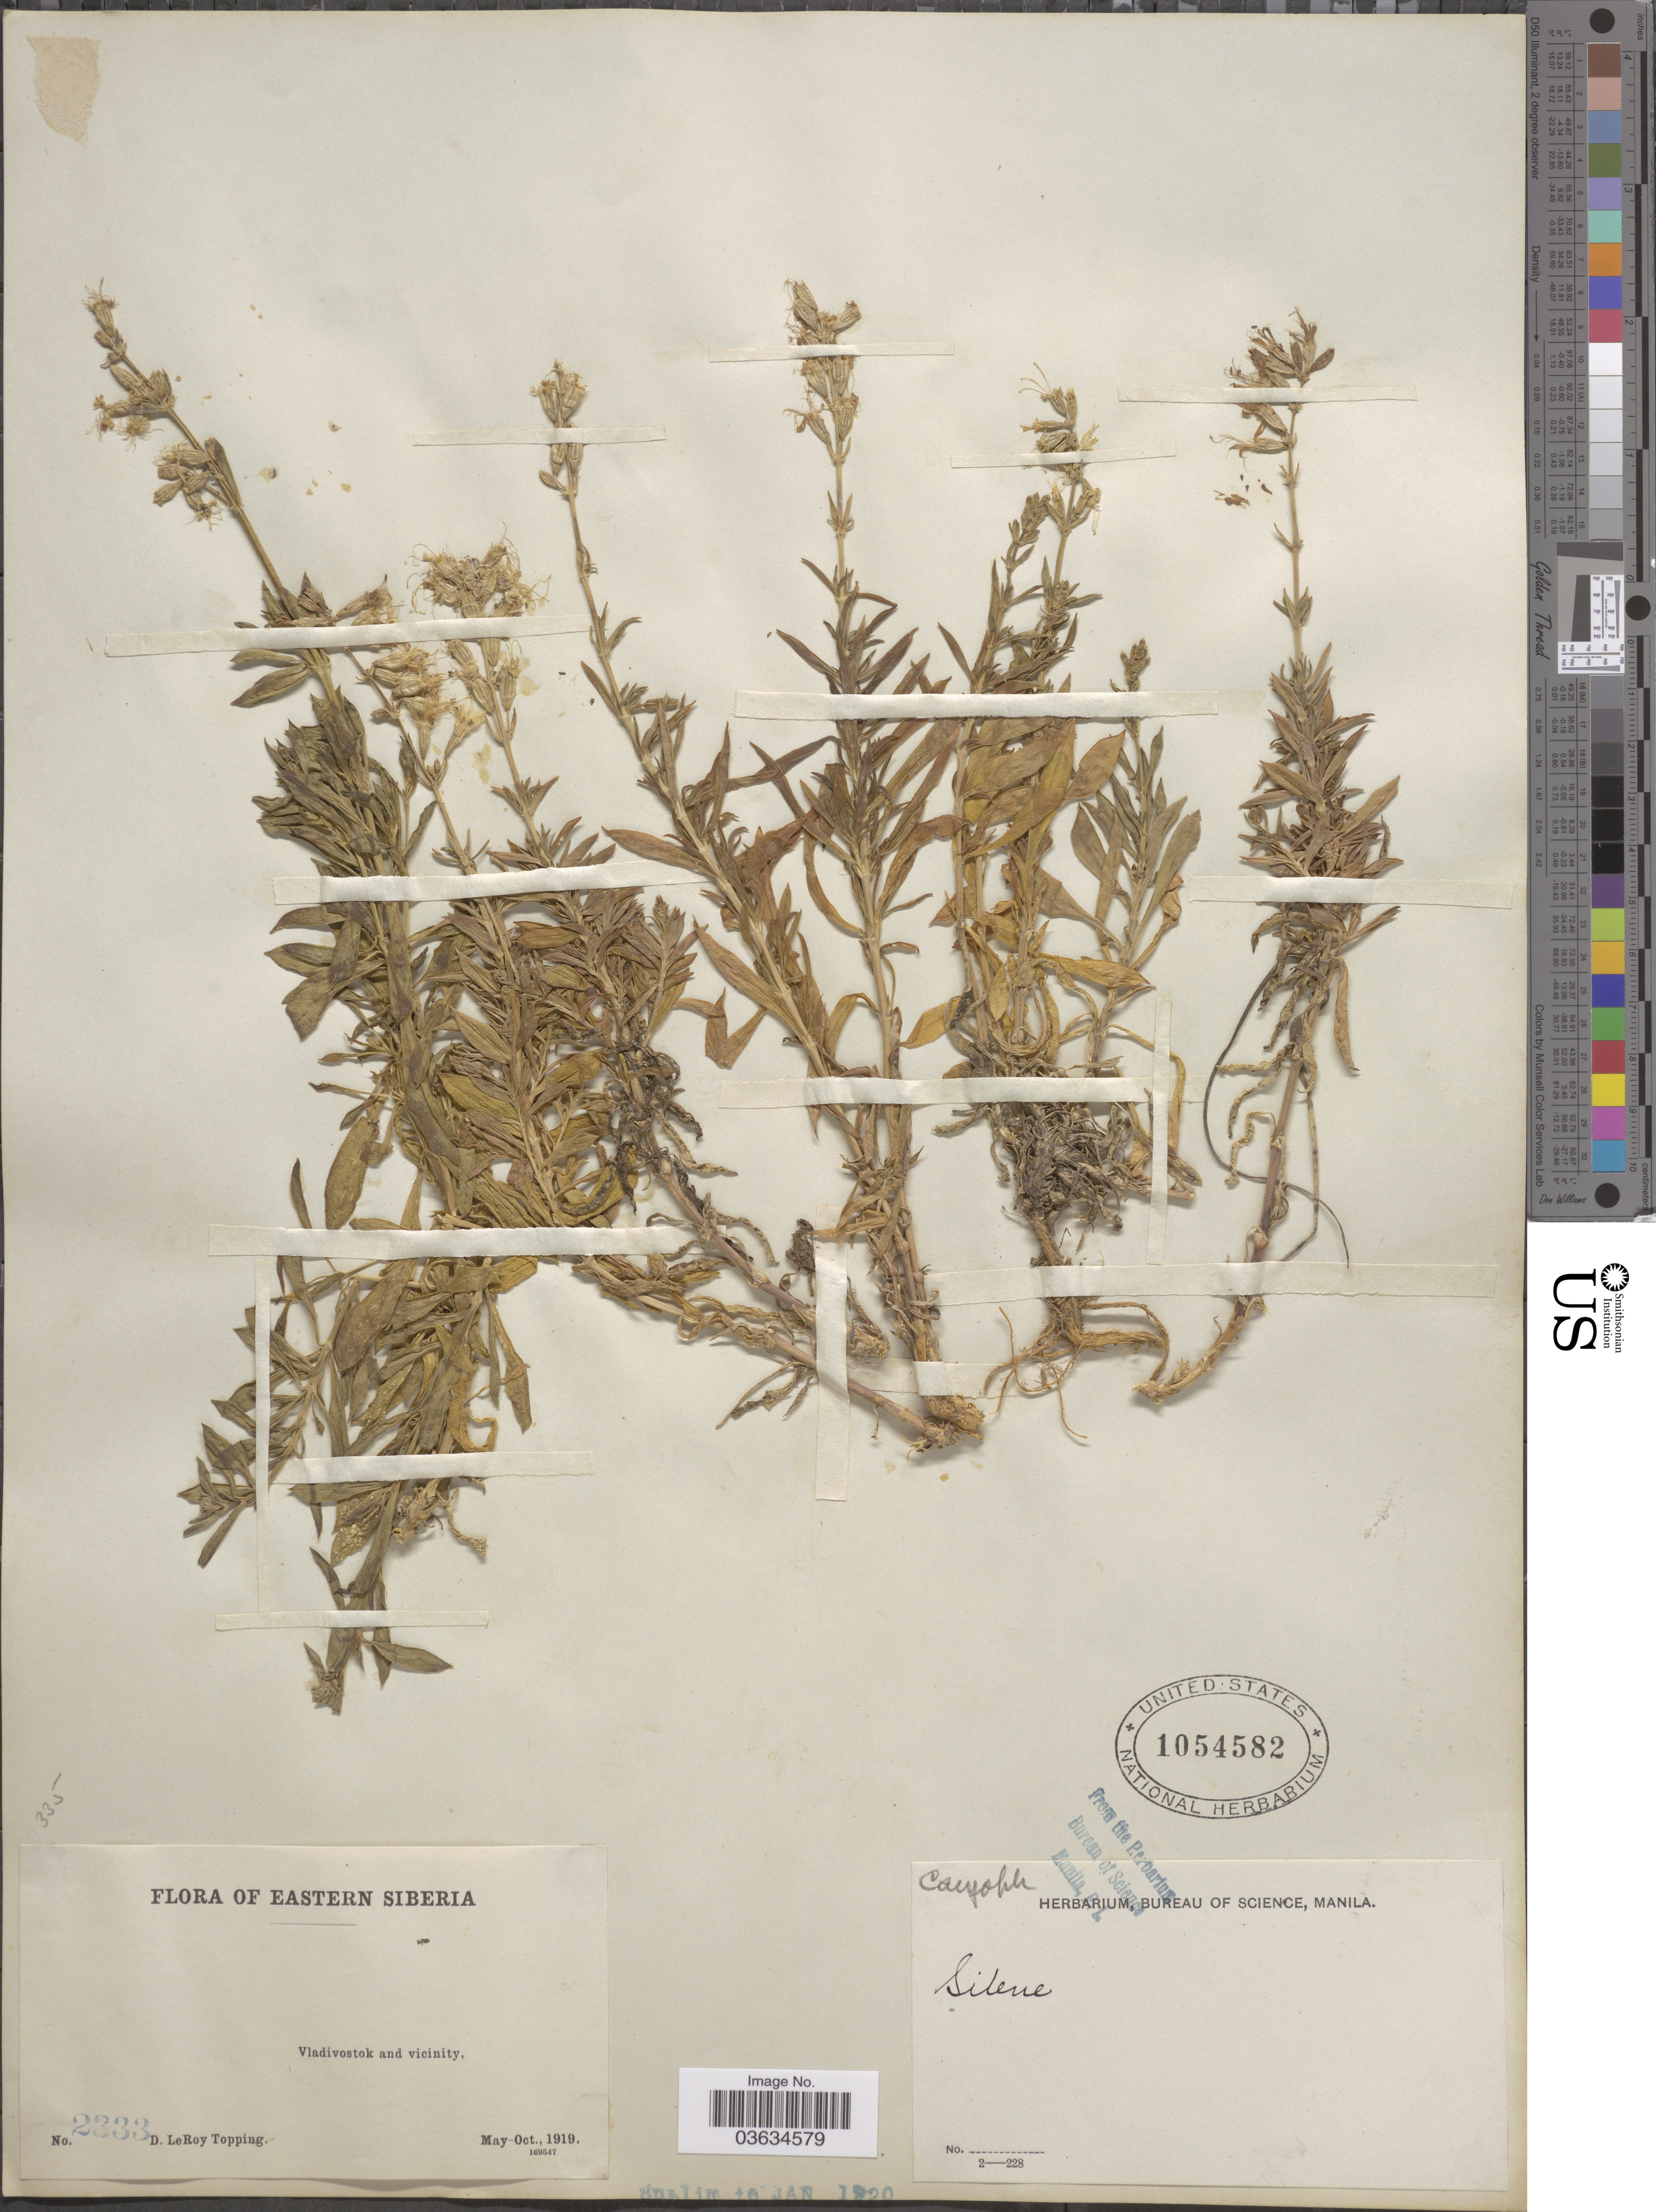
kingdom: Plantae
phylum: Tracheophyta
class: Magnoliopsida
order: Caryophyllales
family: Caryophyllaceae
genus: Silene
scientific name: Silene sp.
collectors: D. L. Topping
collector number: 2333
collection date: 1919-05/1919-10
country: Russian Federation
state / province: Primorsky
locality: Eastern Siberia. Vladivostok and vicinity.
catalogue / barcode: US 1054582